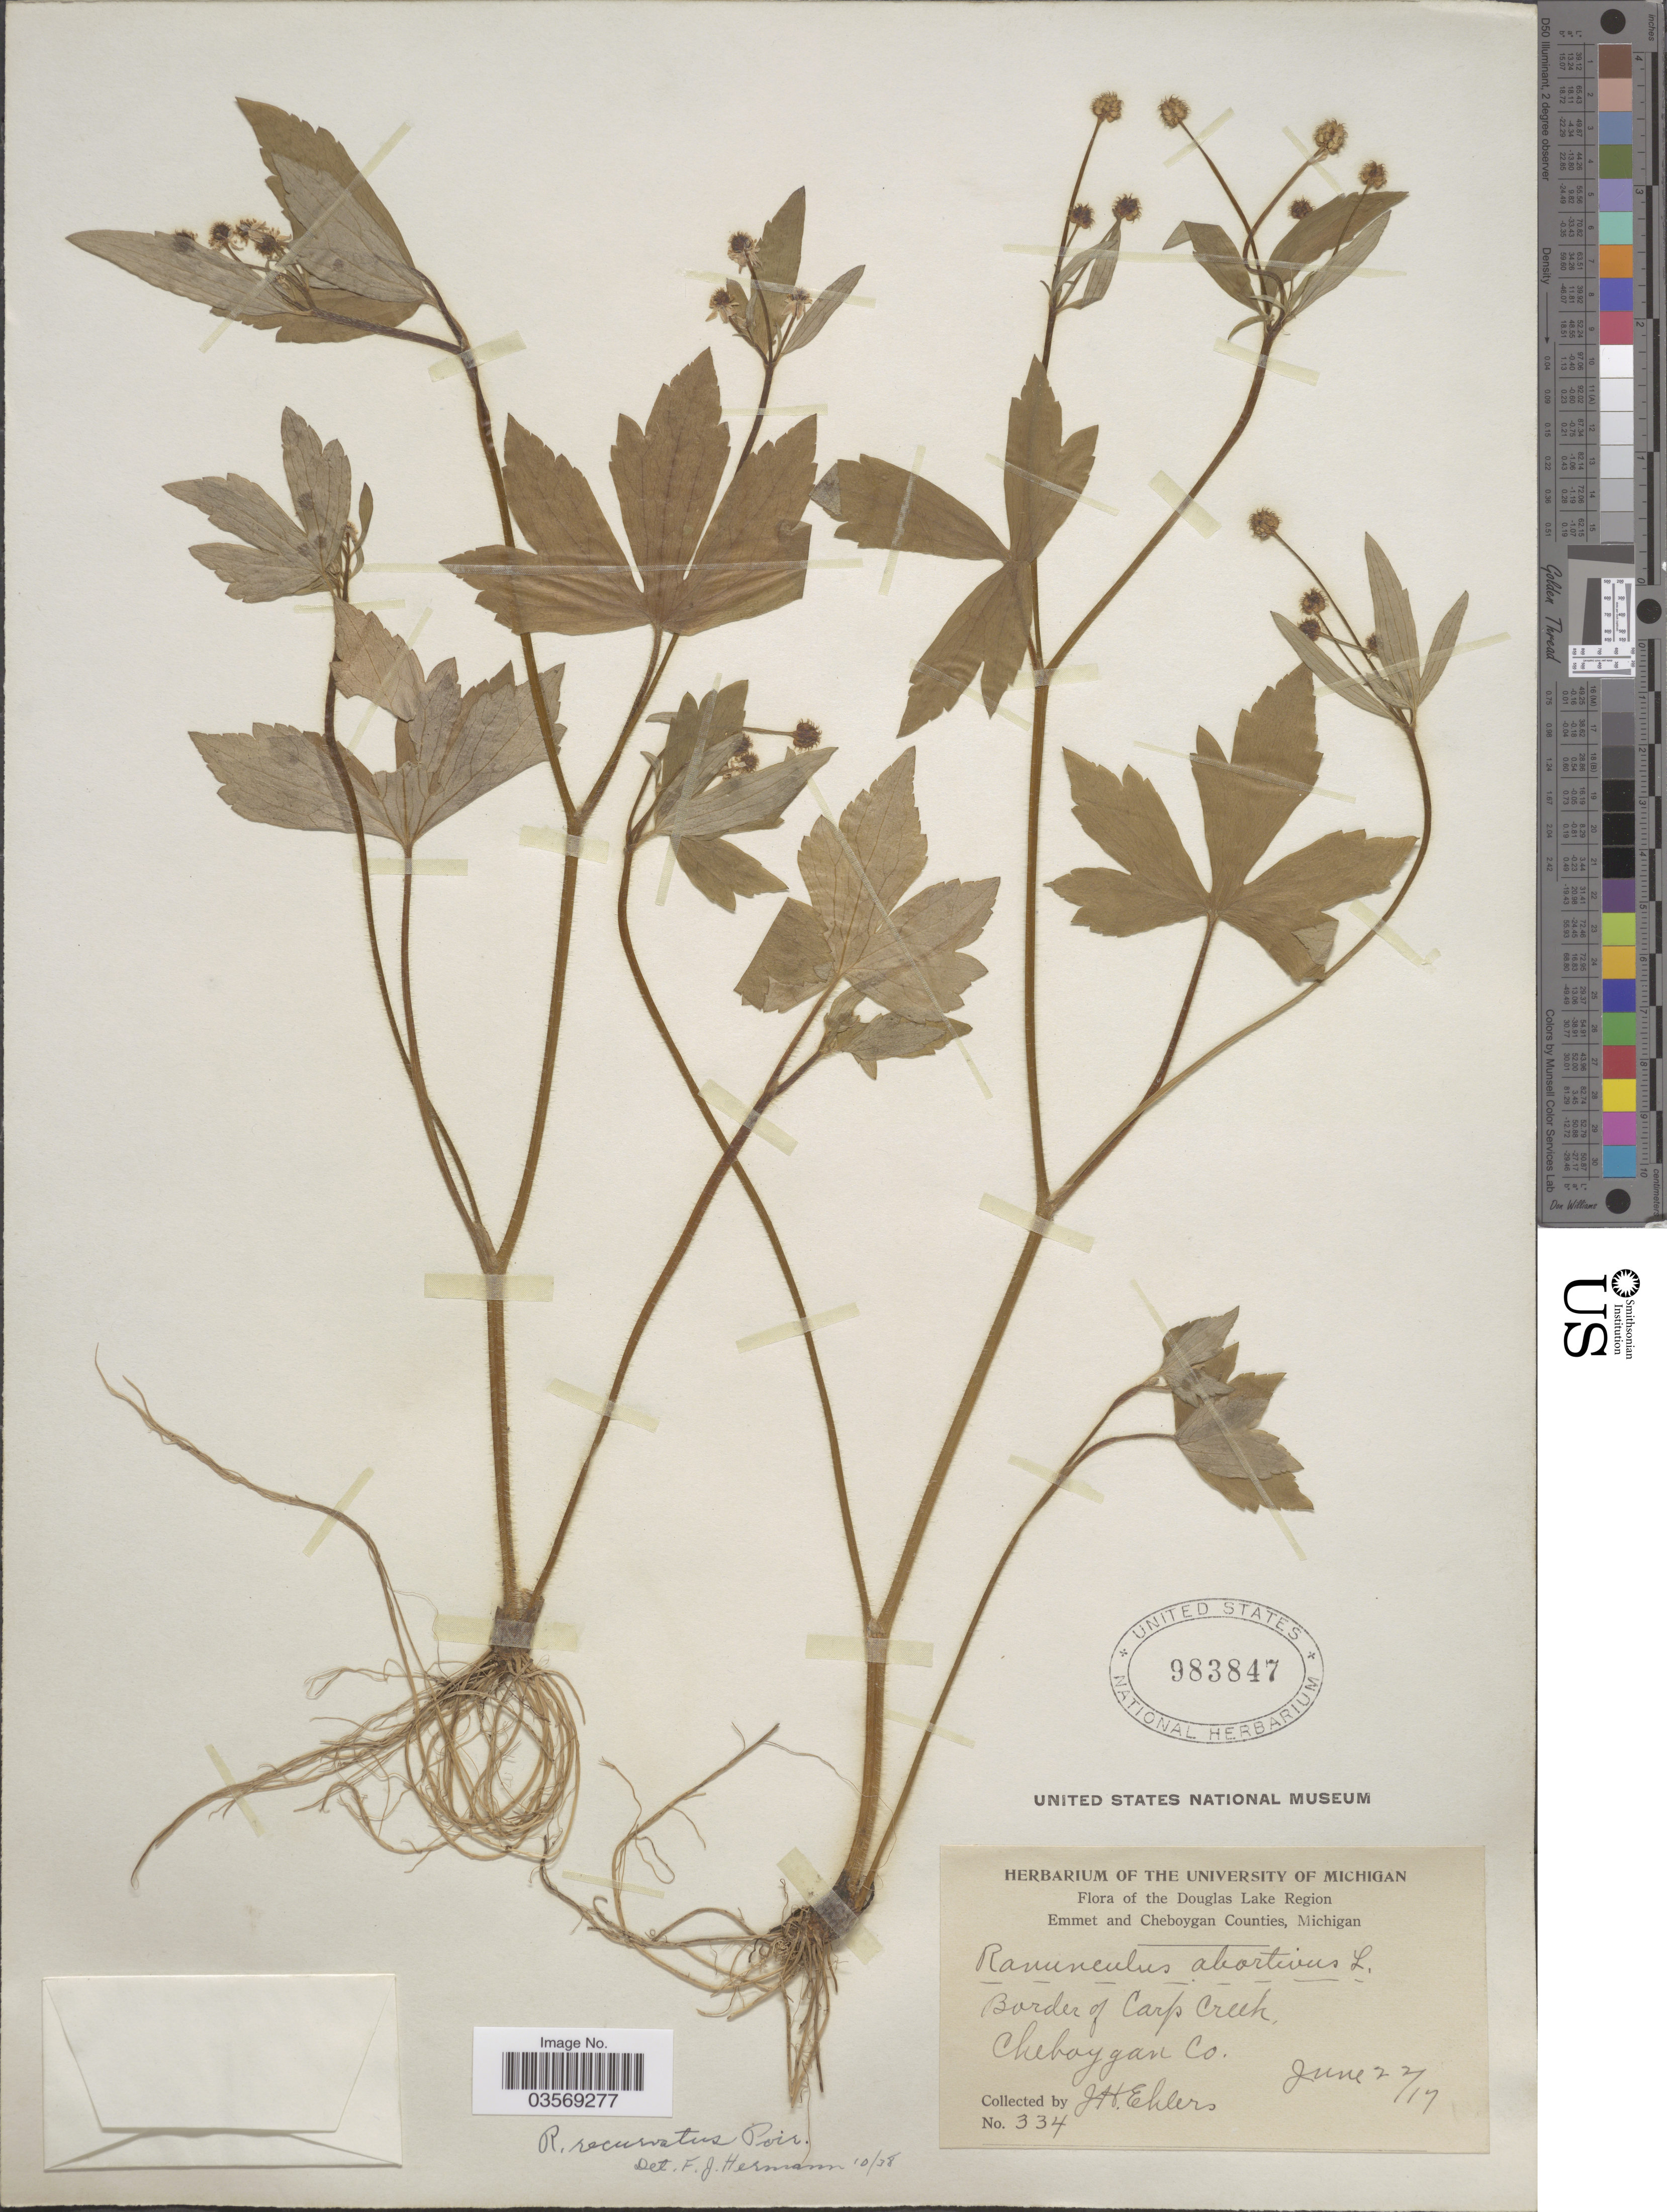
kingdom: Plantae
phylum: Tracheophyta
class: Magnoliopsida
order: Ranunculales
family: Ranunculaceae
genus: Ranunculus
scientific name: Ranunculus recurvatus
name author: Poir.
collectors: J. H. Ehlers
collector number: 334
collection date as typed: Transcribed d/m/y: 22/6/17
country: United States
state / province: Michigan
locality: The Douglas Lake Region. Emmet and Cheboygan Counties. Border of Carp Creek, Cheboygan Co.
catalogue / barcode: US 983847